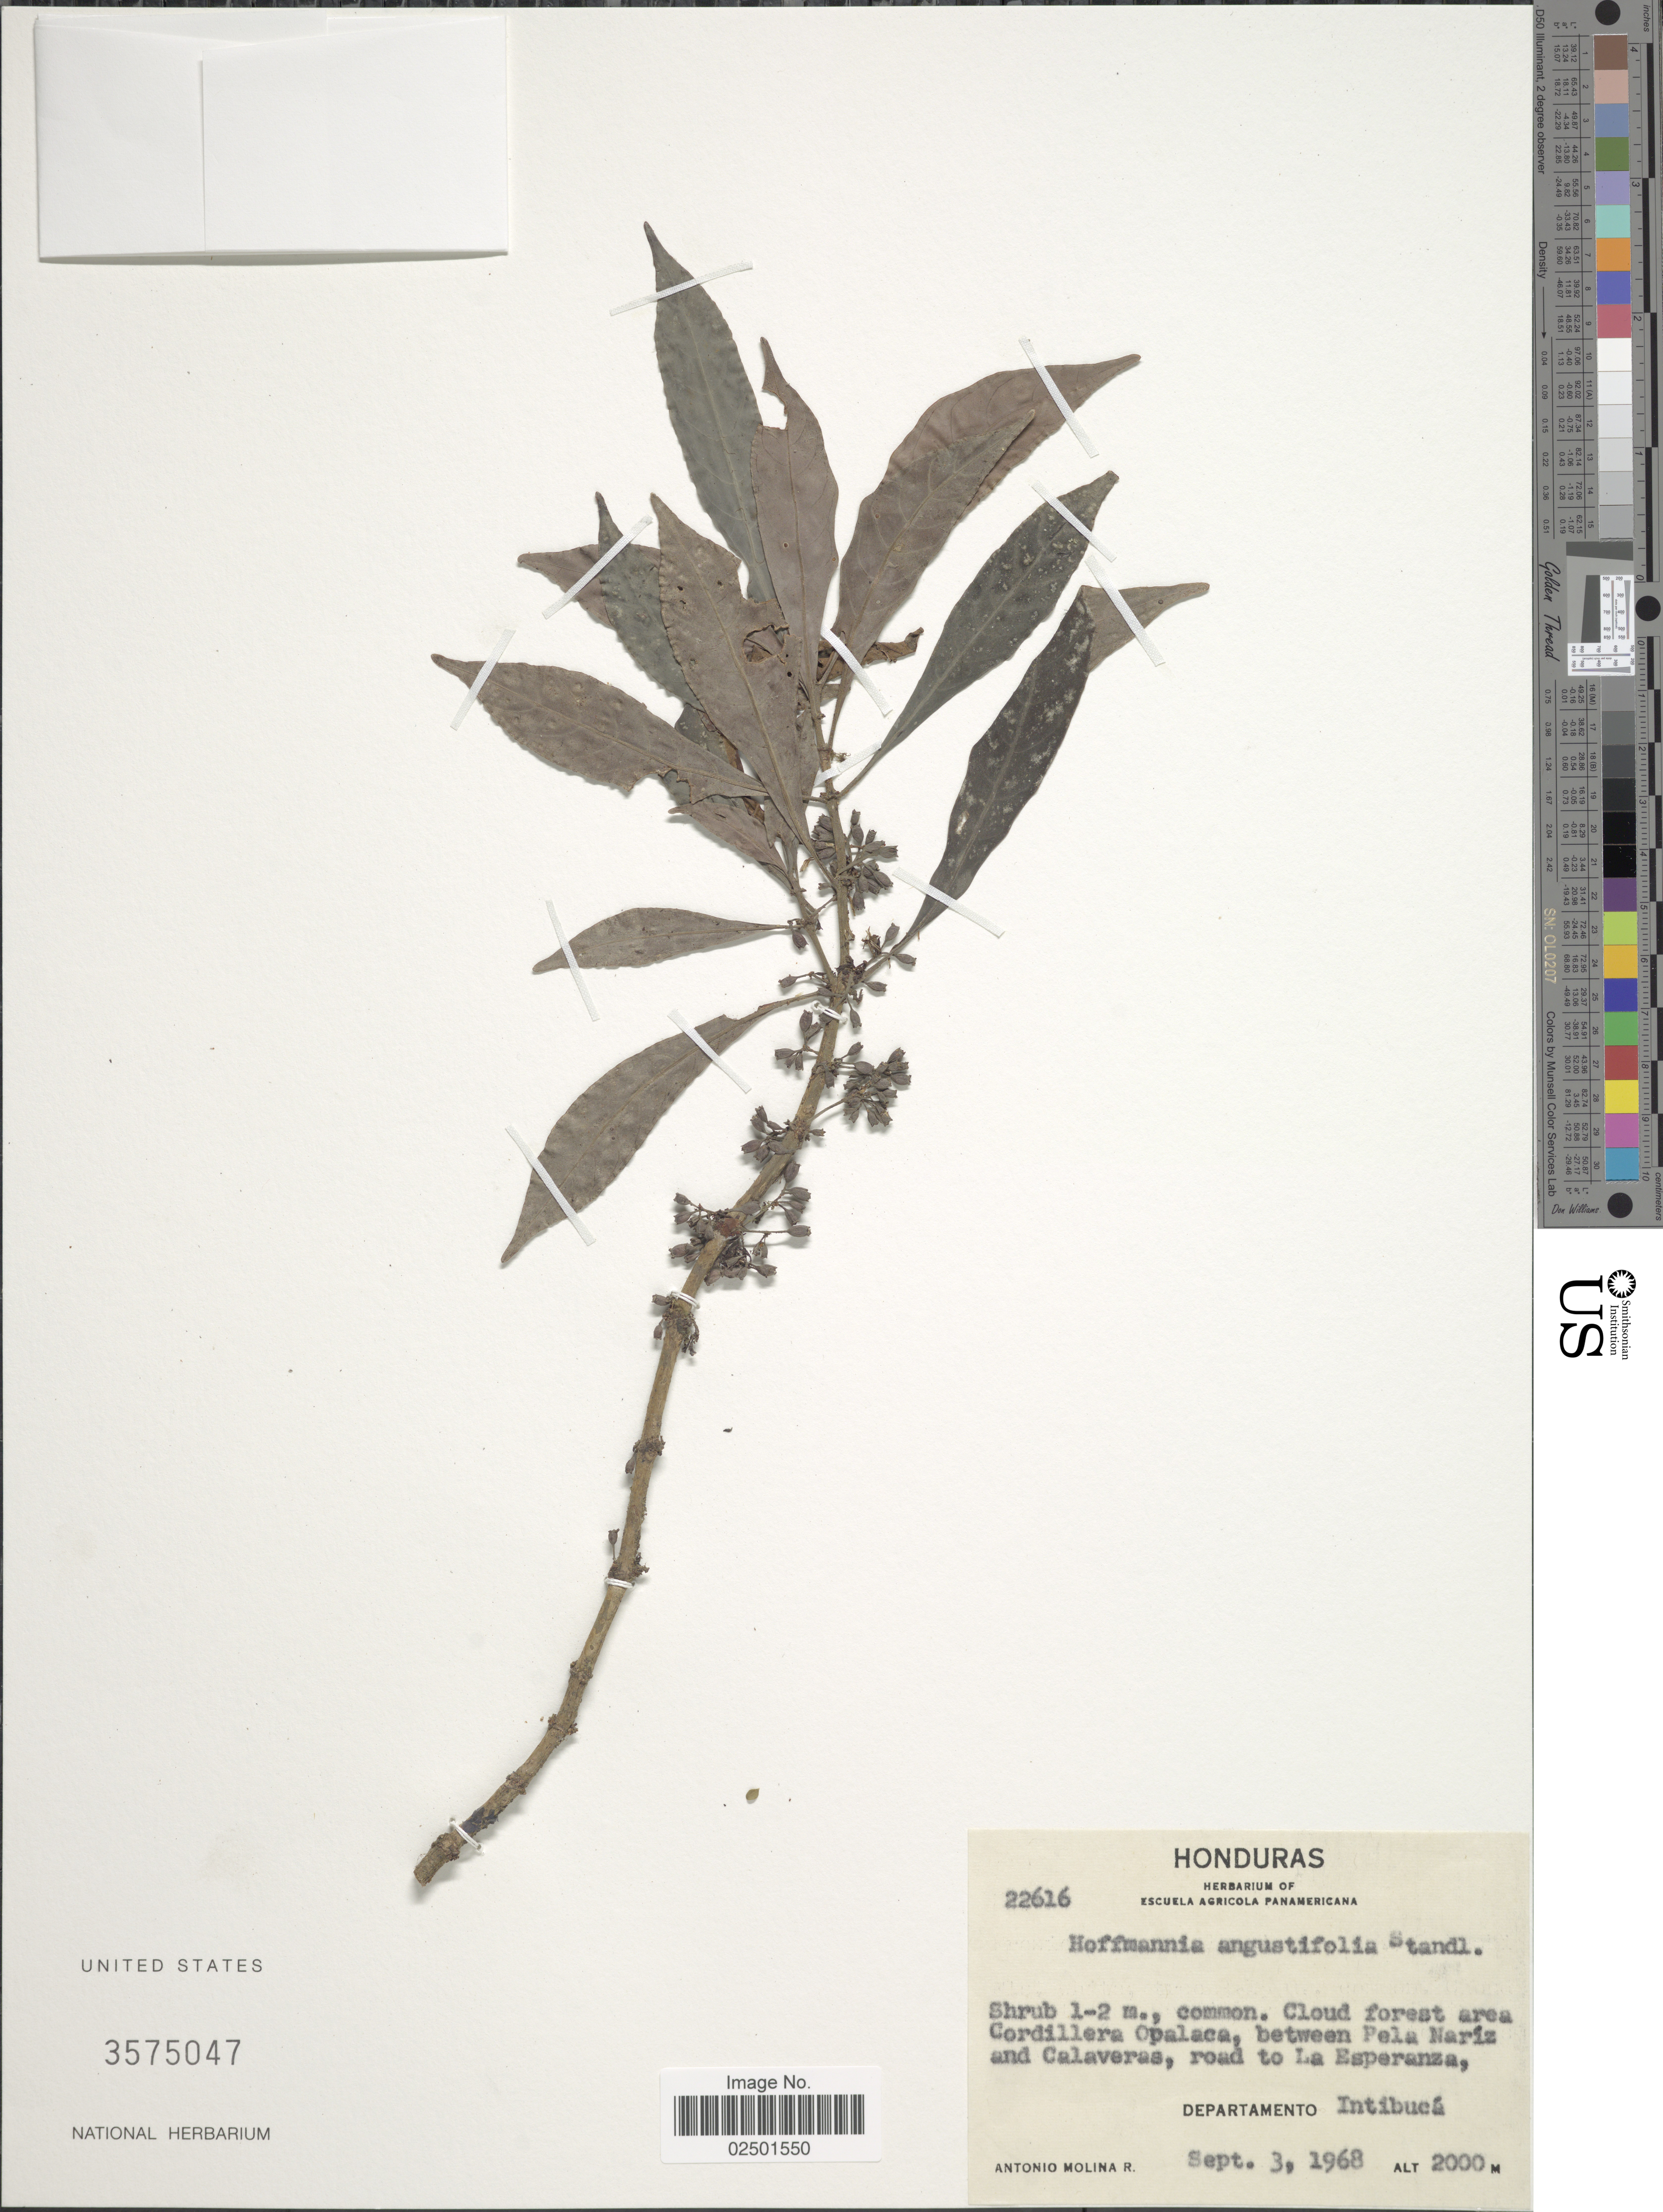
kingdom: Plantae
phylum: Tracheophyta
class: Magnoliopsida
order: Gentianales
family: Rubiaceae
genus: Hoffmannia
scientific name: Hoffmannia angustifolia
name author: Standl.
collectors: A. Molina R.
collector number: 22616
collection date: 1968-09-03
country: Honduras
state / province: Intibuca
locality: Cloud forest area Cordillera Opalaca, between Pela Nariz and Calaveras, road to La Esperanza, Departamento Intibuca.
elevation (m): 2000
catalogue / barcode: US 3575047